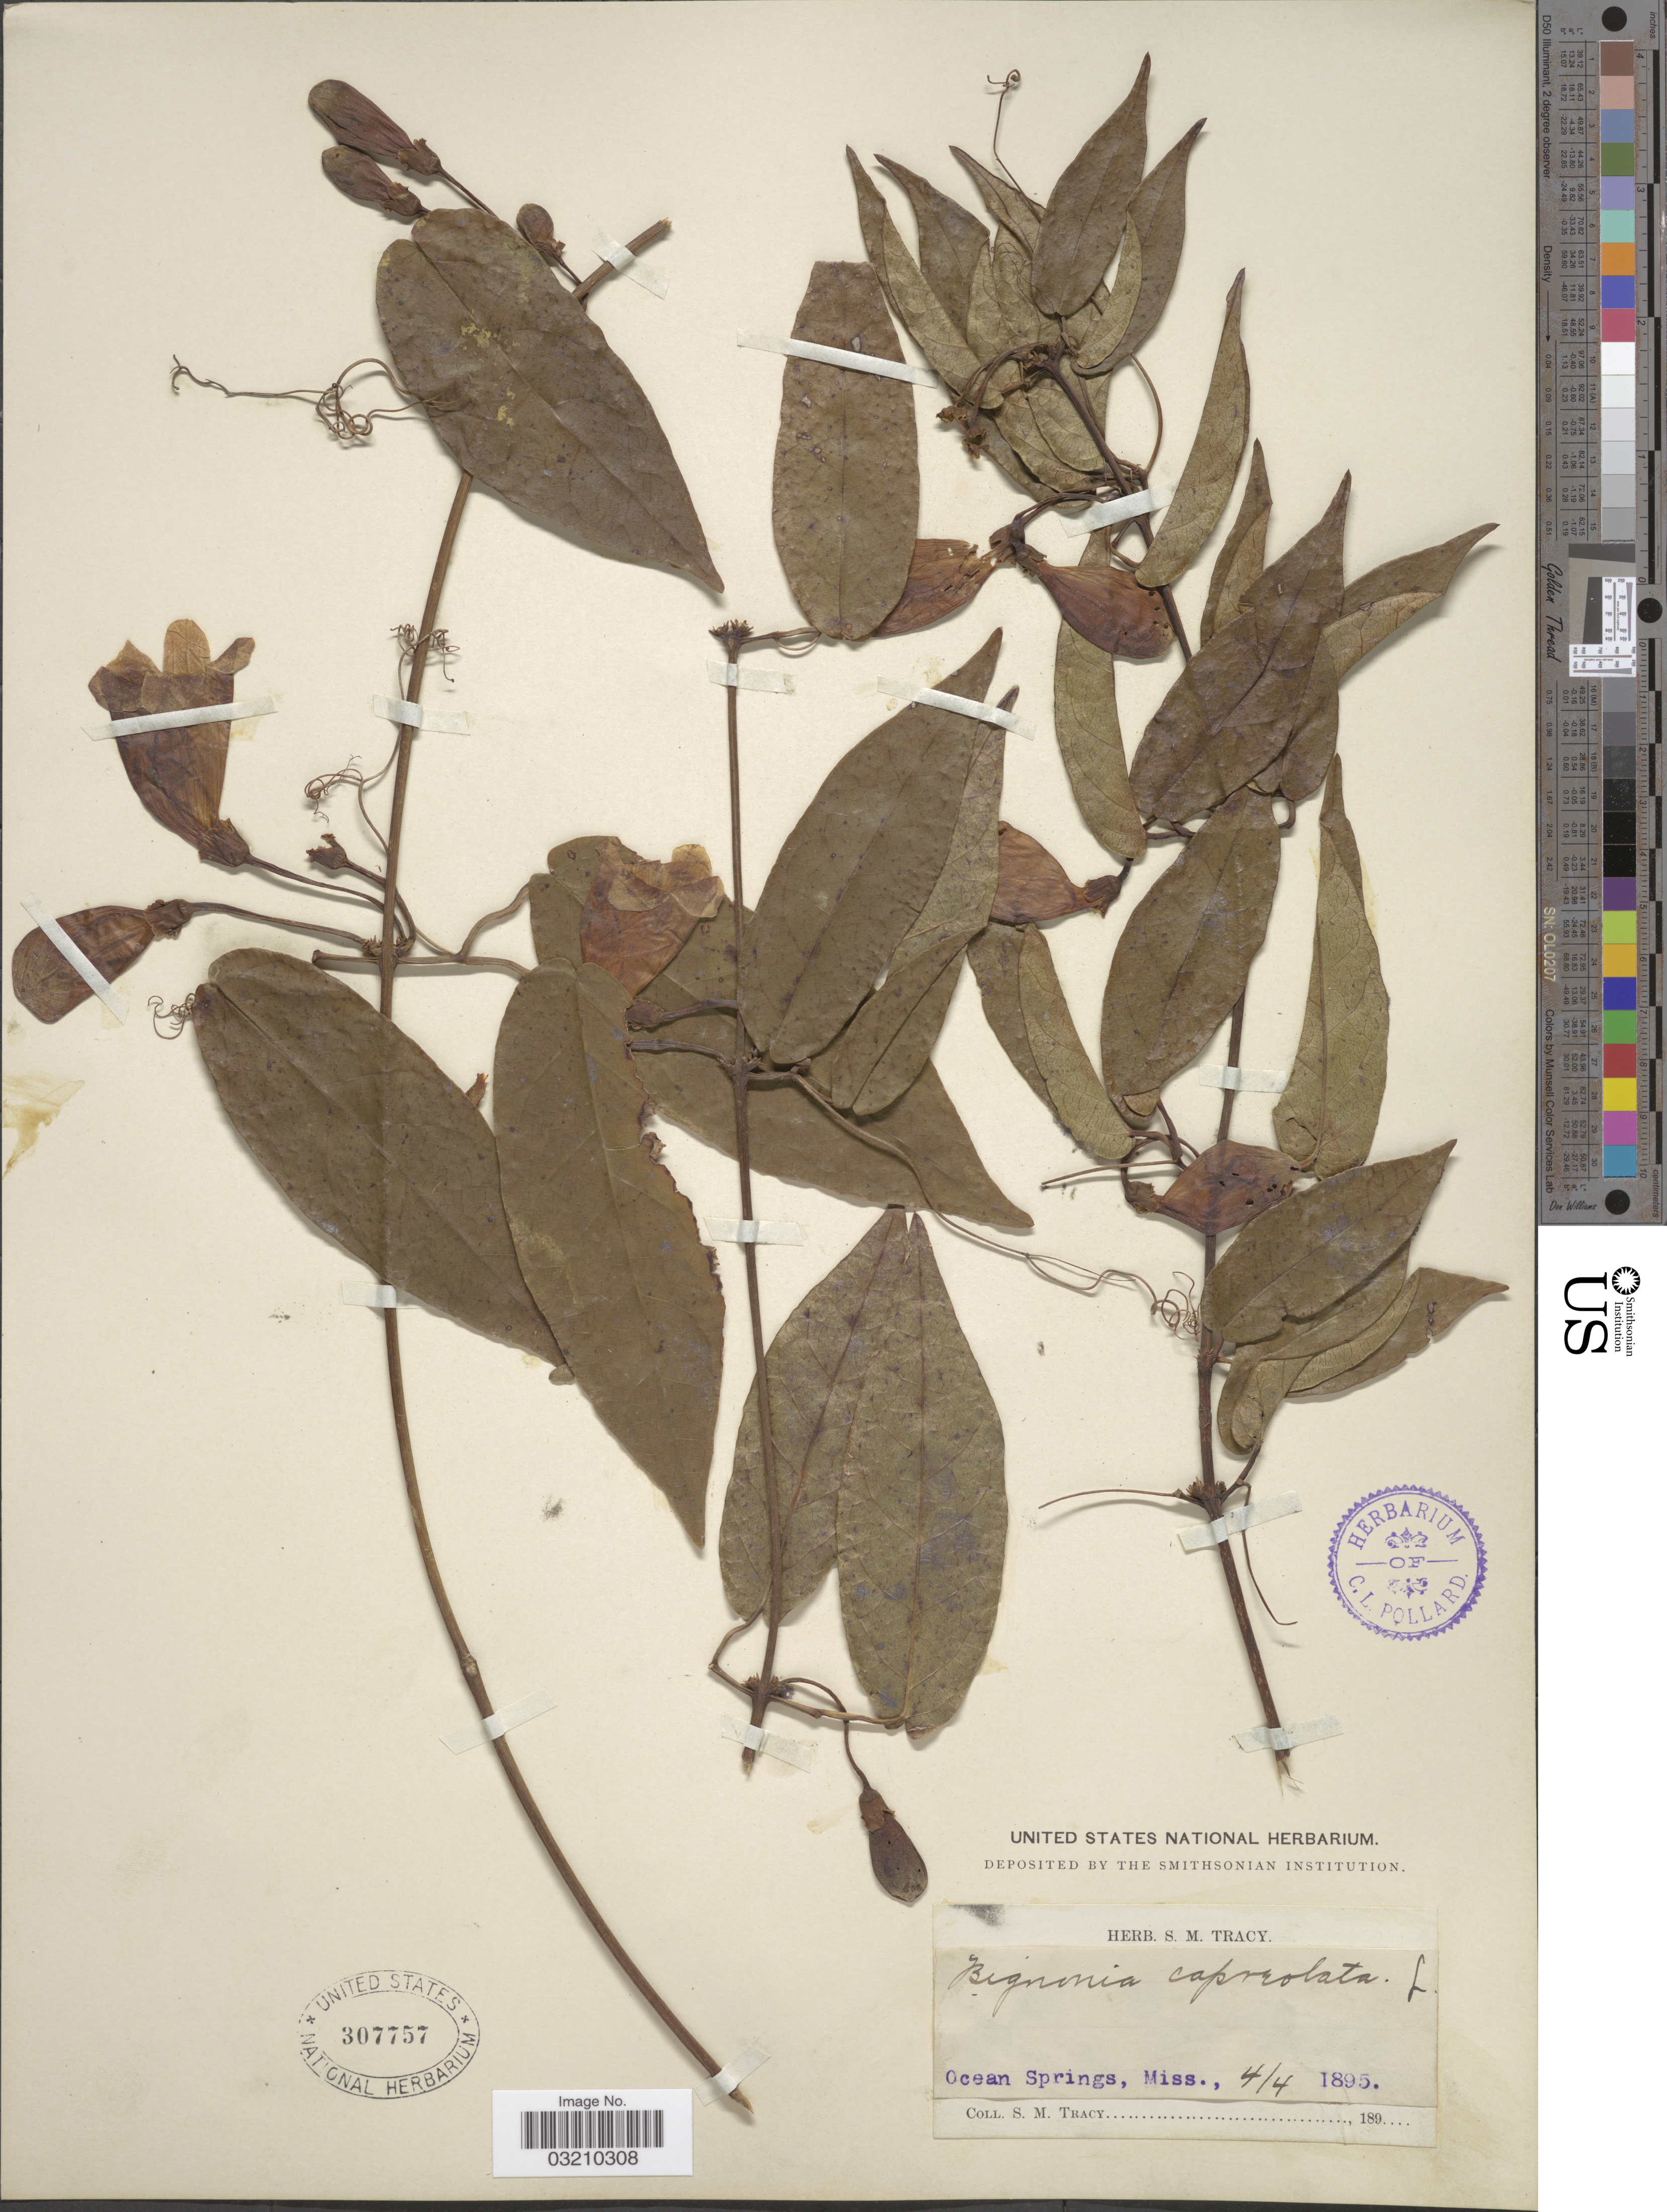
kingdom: Plantae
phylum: Tracheophyta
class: Magnoliopsida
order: Lamiales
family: Bignoniaceae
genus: Bignonia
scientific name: Bignonia capreolata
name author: L.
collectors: S. M. Tracy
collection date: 1895-04-04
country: United States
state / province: Mississippi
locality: Ocean Springs.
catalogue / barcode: US 307757